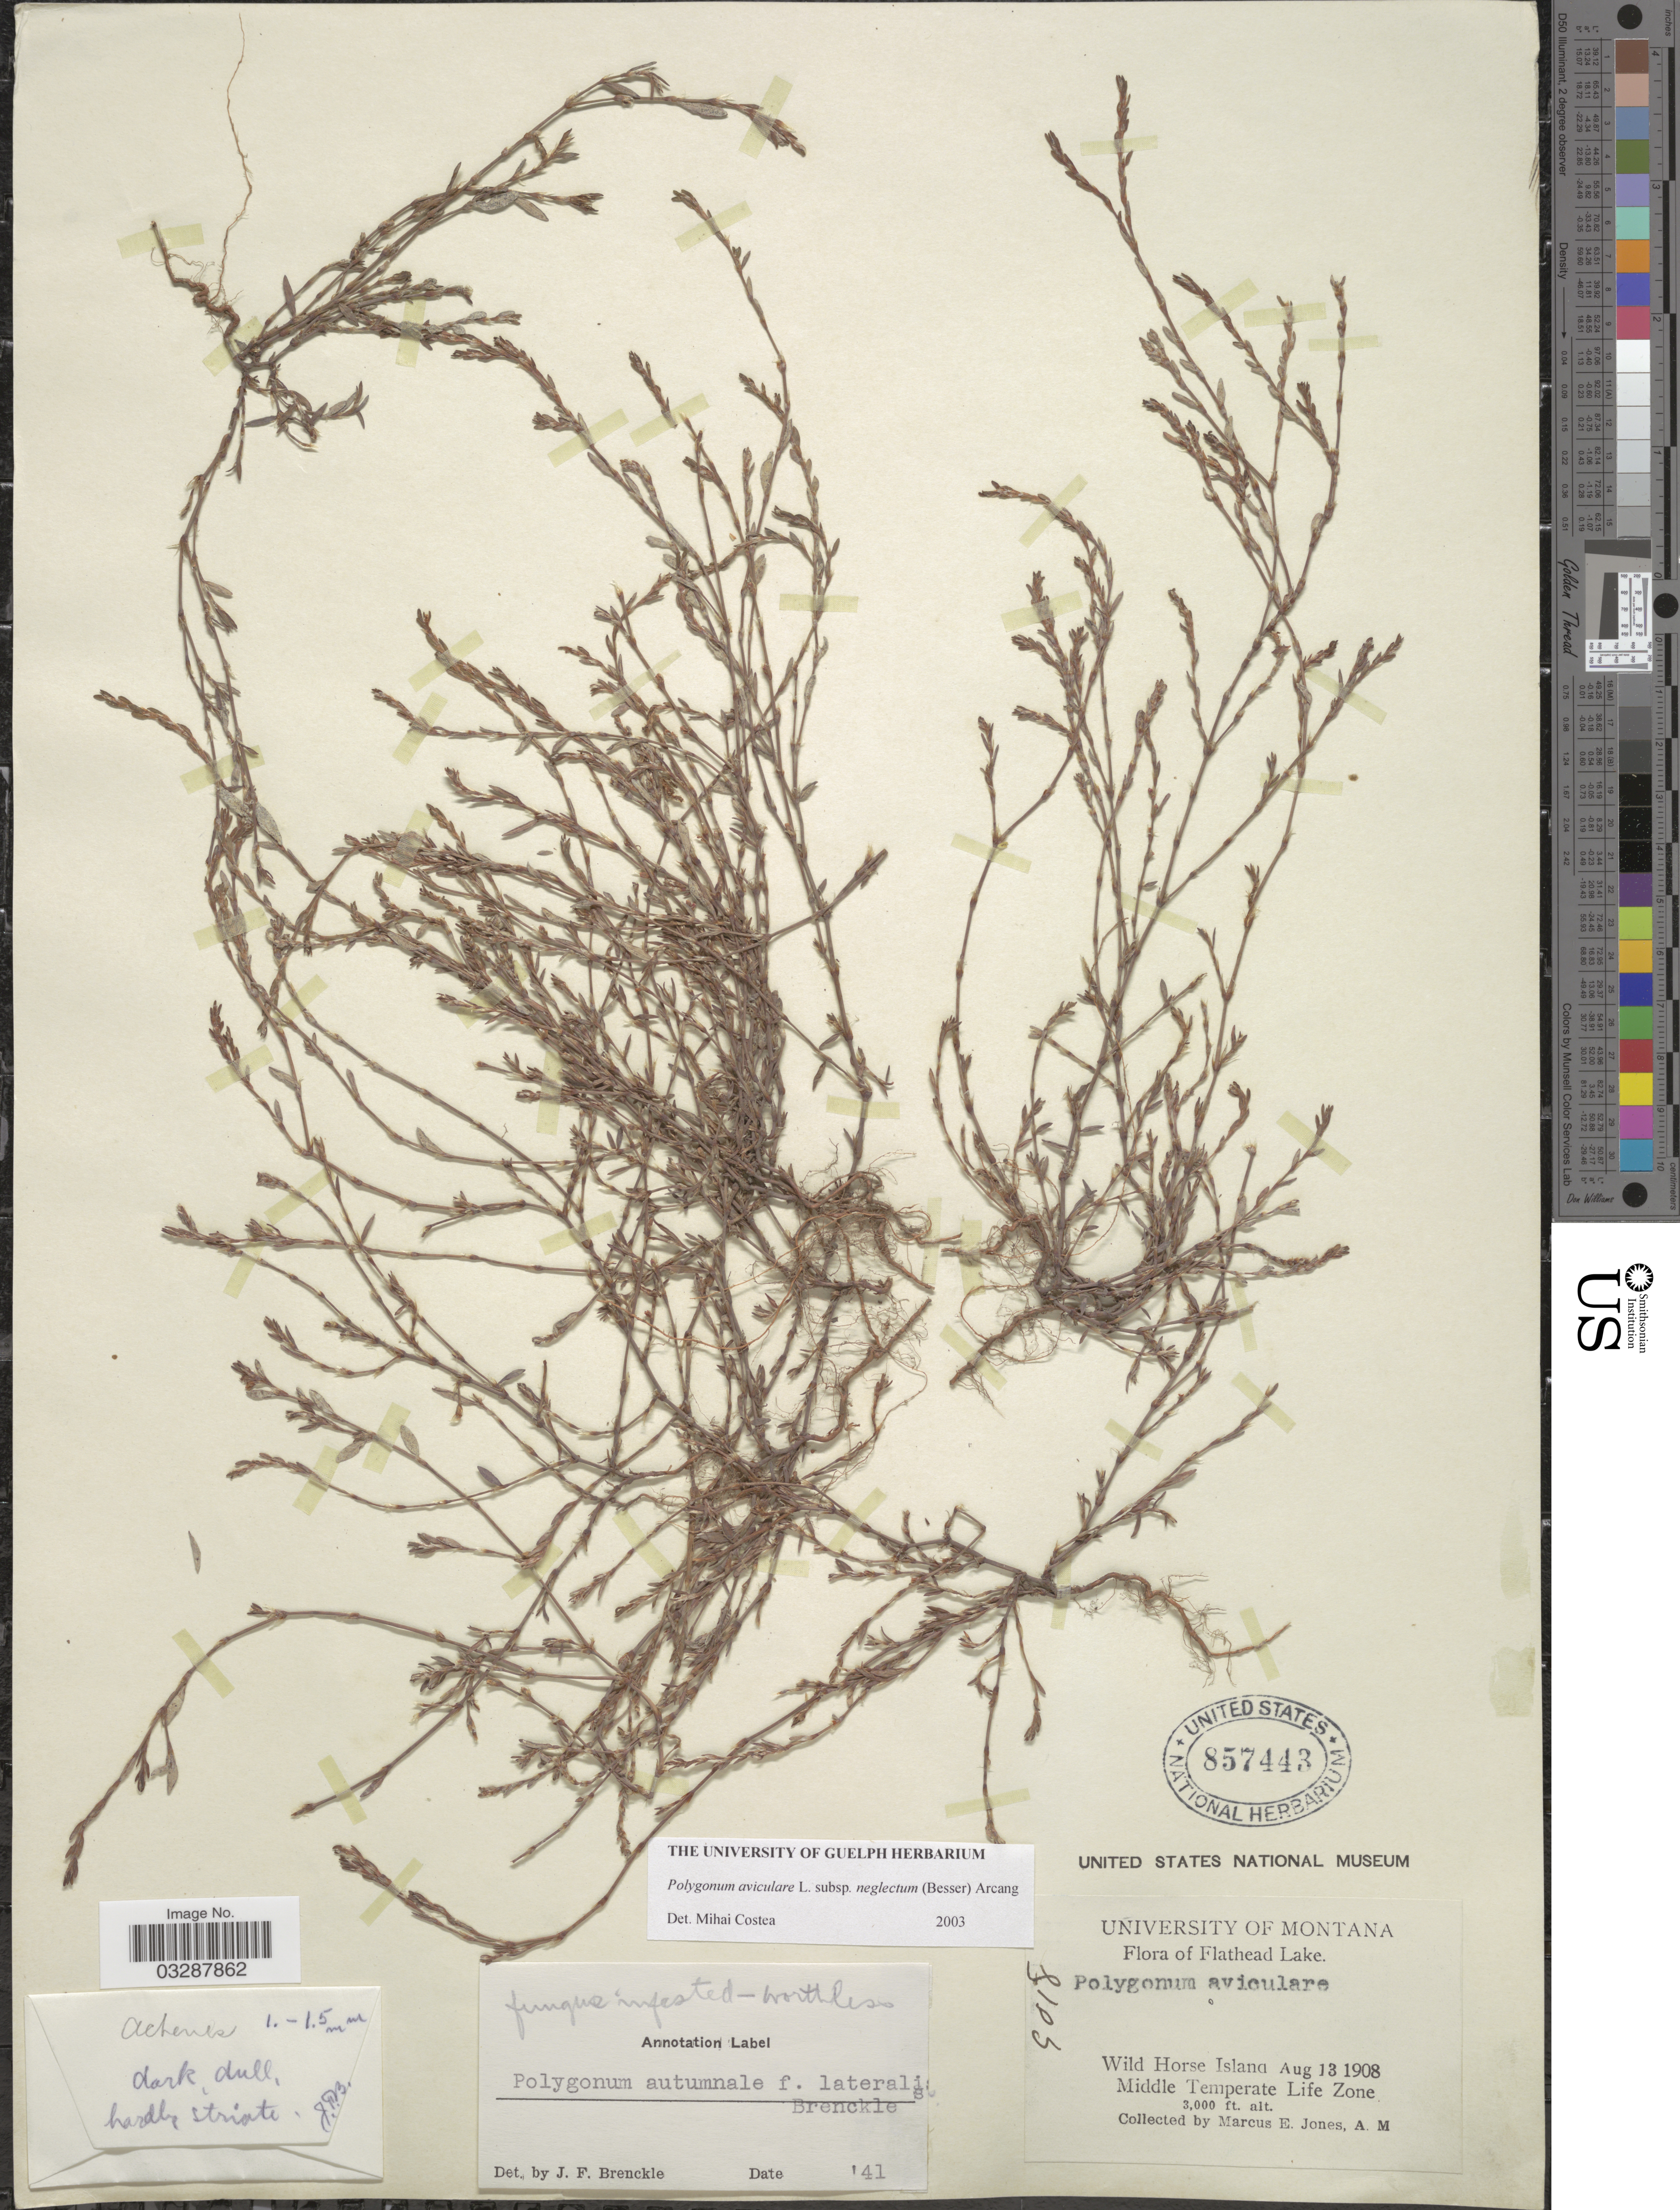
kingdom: Plantae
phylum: Tracheophyta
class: Magnoliopsida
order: Caryophyllales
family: Polygonaceae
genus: Polygonum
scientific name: Polygonum aviculare subsp. neglectum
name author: (Besser) Arcang.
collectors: M. E. Jones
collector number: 9018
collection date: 1908-08-13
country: United States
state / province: Montana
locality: Flathead Lake. Wild Horse Island. Middle Temperate Life Zone.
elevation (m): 914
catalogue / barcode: US 857443